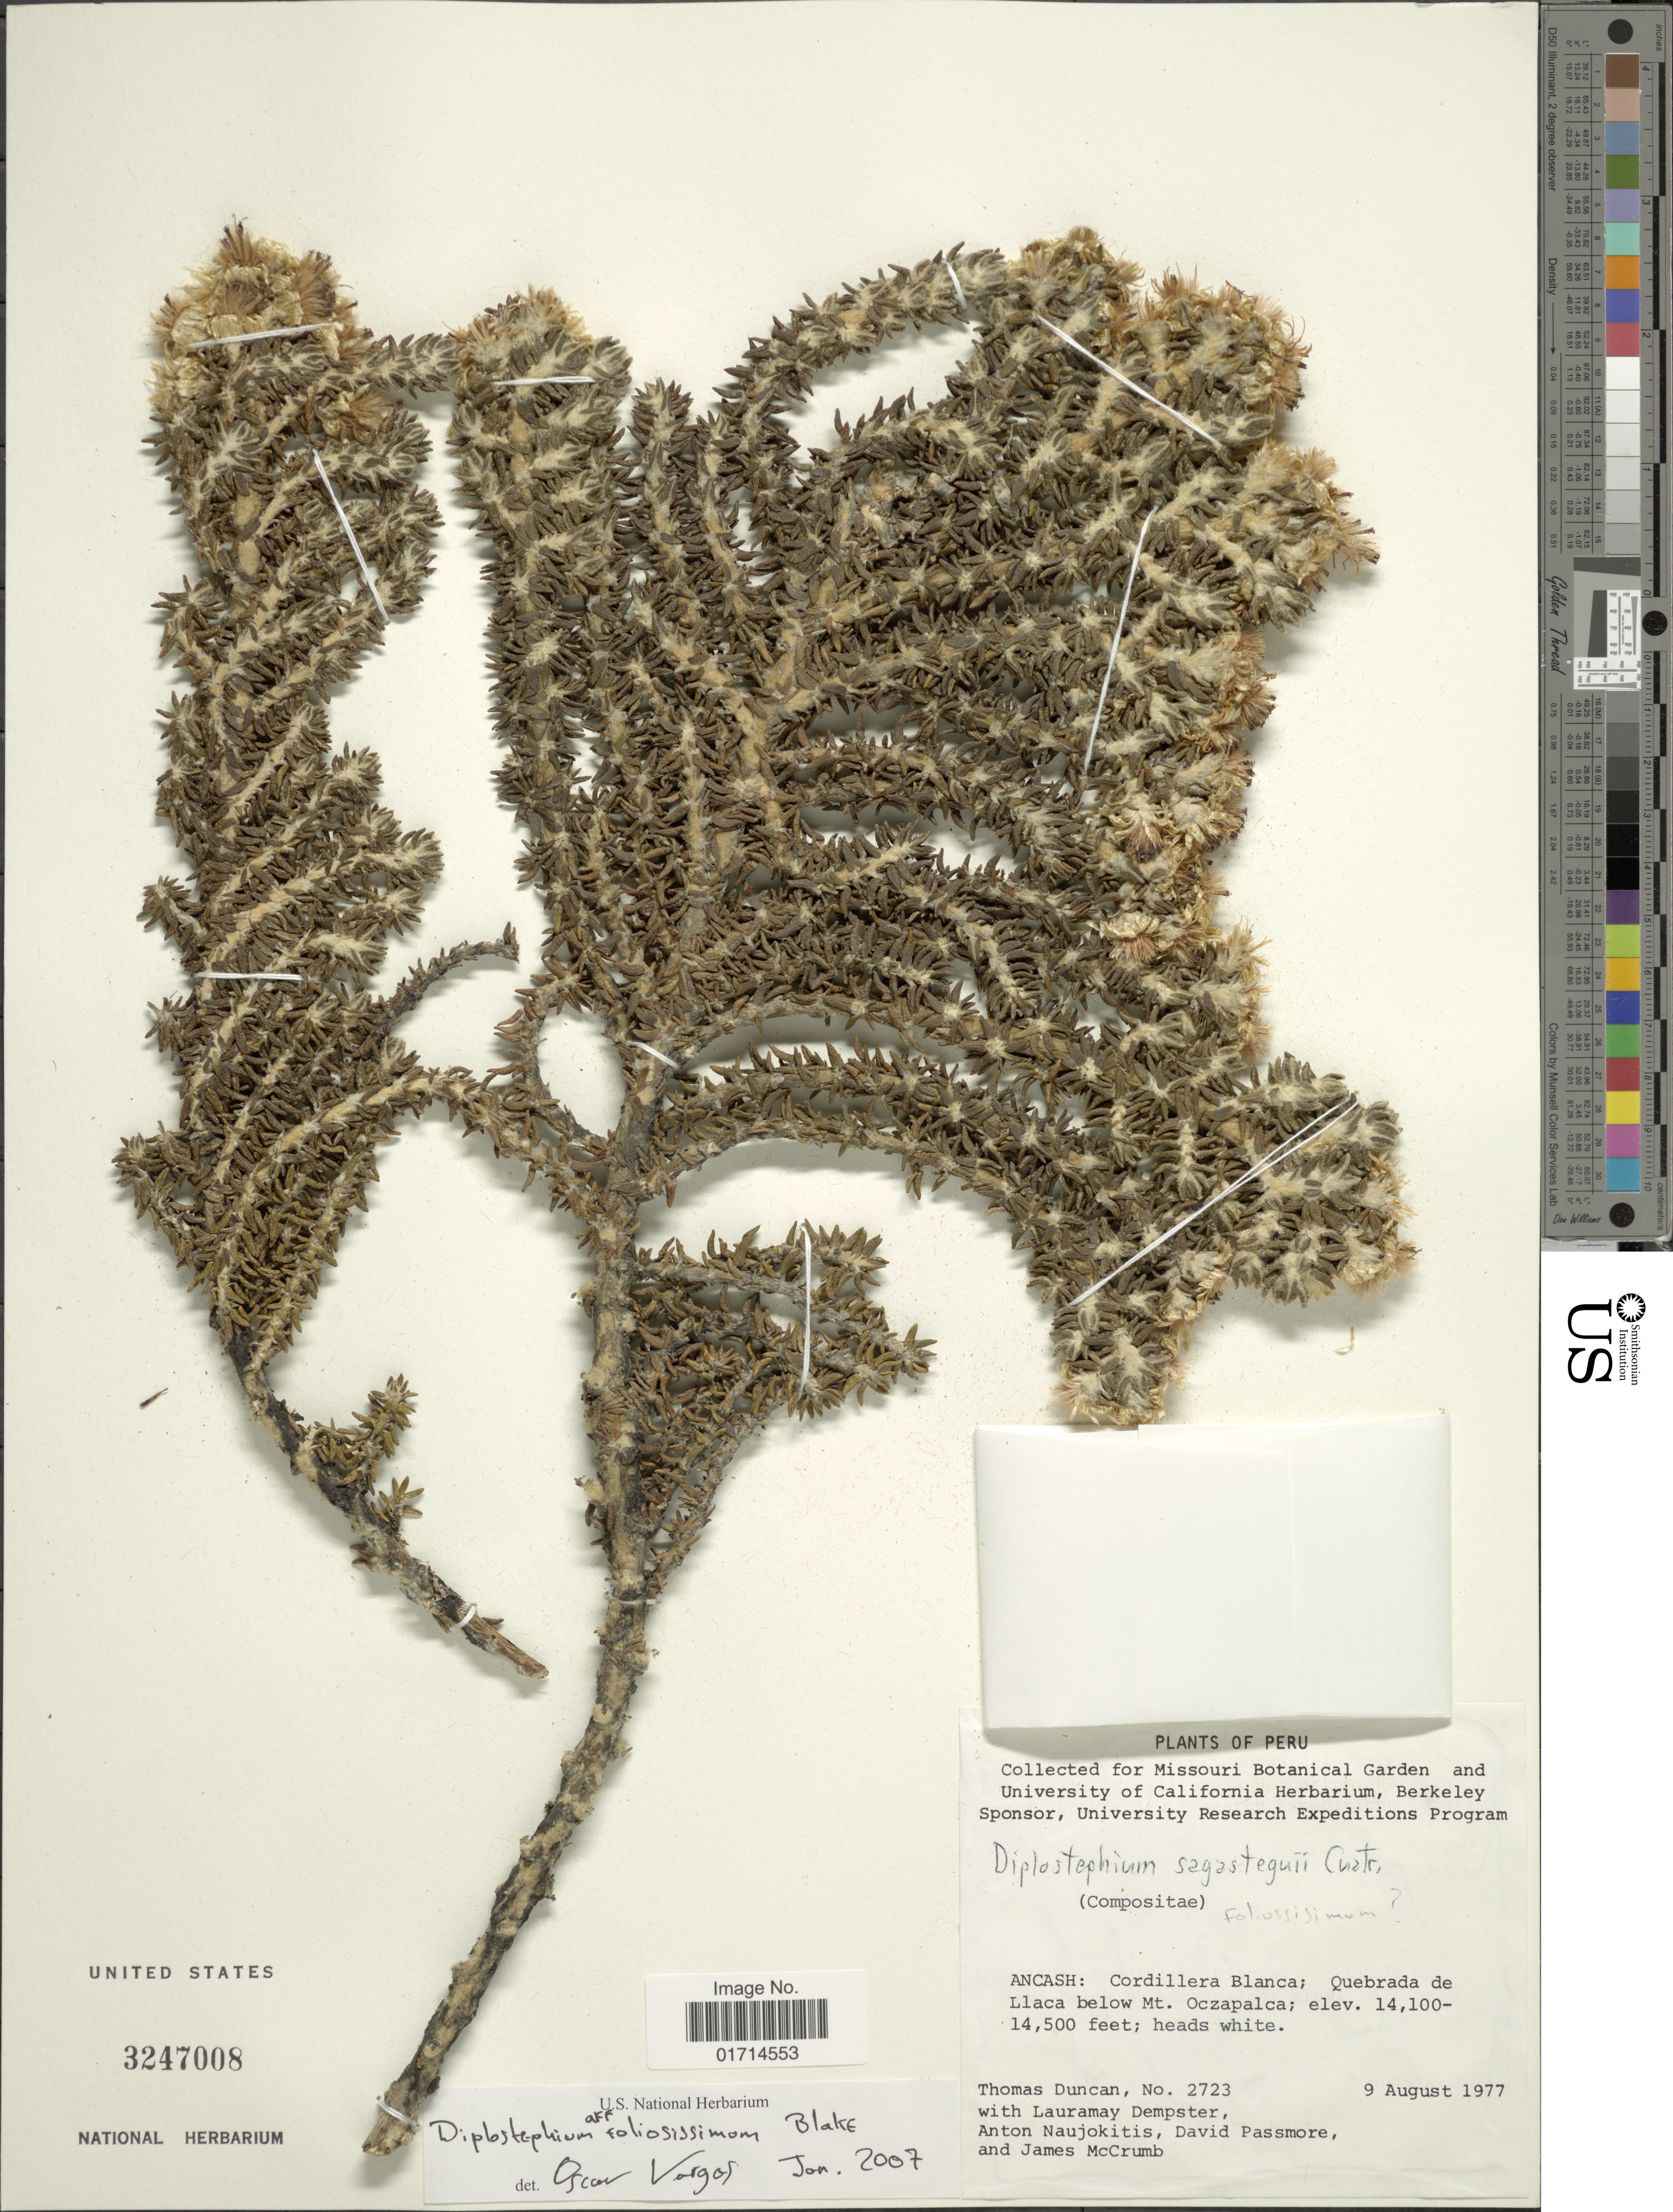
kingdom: Plantae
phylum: Tracheophyta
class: Magnoliopsida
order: Asterales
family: Asteraceae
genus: Diplostephium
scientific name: Diplostephium foliosissimum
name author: S.F. Blake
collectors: T. Duncan, L. T. Dempster, A. Naujokitis, d. Passmore & J. McCrumb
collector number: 2723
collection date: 1977-08-09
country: Peru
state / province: Ancash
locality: Cordillera Blanca, Quebrada de Llaca below Mt. Oczapalca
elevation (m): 4298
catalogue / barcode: US 3247008